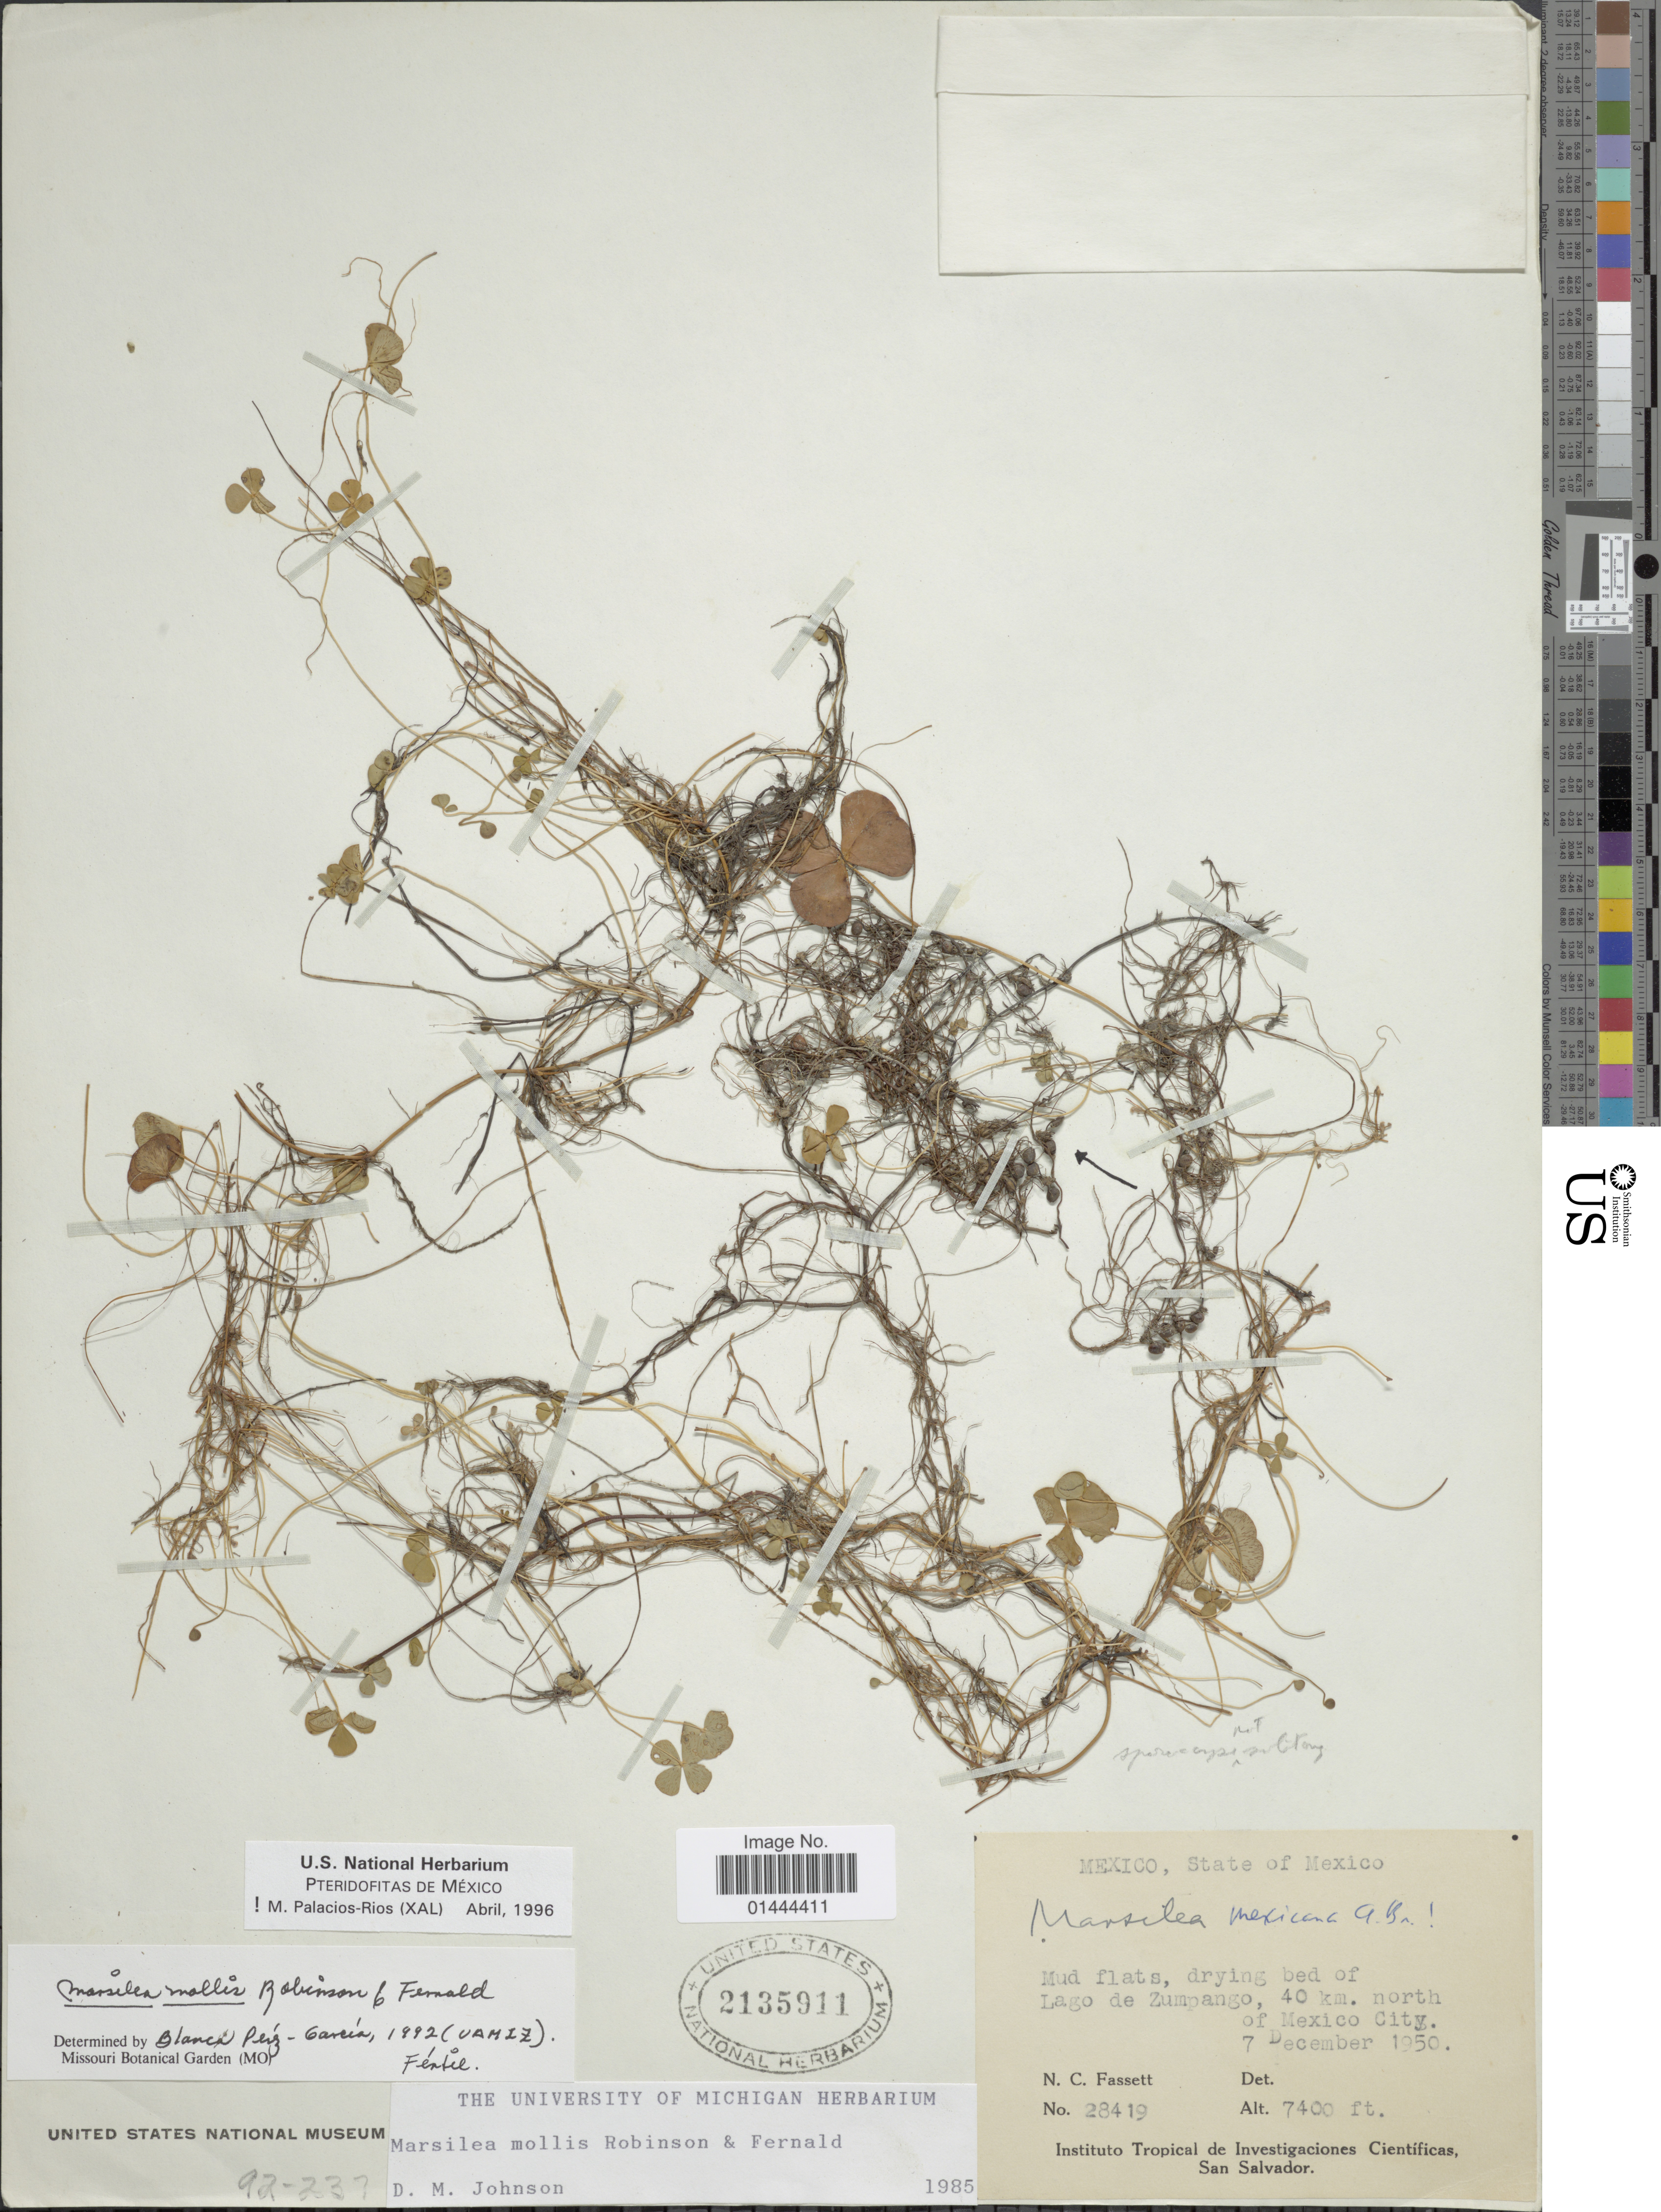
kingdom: Plantae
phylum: Tracheophyta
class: Polypodiopsida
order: Salviniales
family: Marsileaceae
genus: Marsilea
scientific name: Marsilea mollis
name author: B.L. Rob. & Fernald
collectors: N. C. Fassett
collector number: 28419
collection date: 1950-12-07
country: Mexico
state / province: México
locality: Mud flats, drying bed of Lago de Zumpango, 40 km. north of Mexico City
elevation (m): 2256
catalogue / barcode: US 2135911